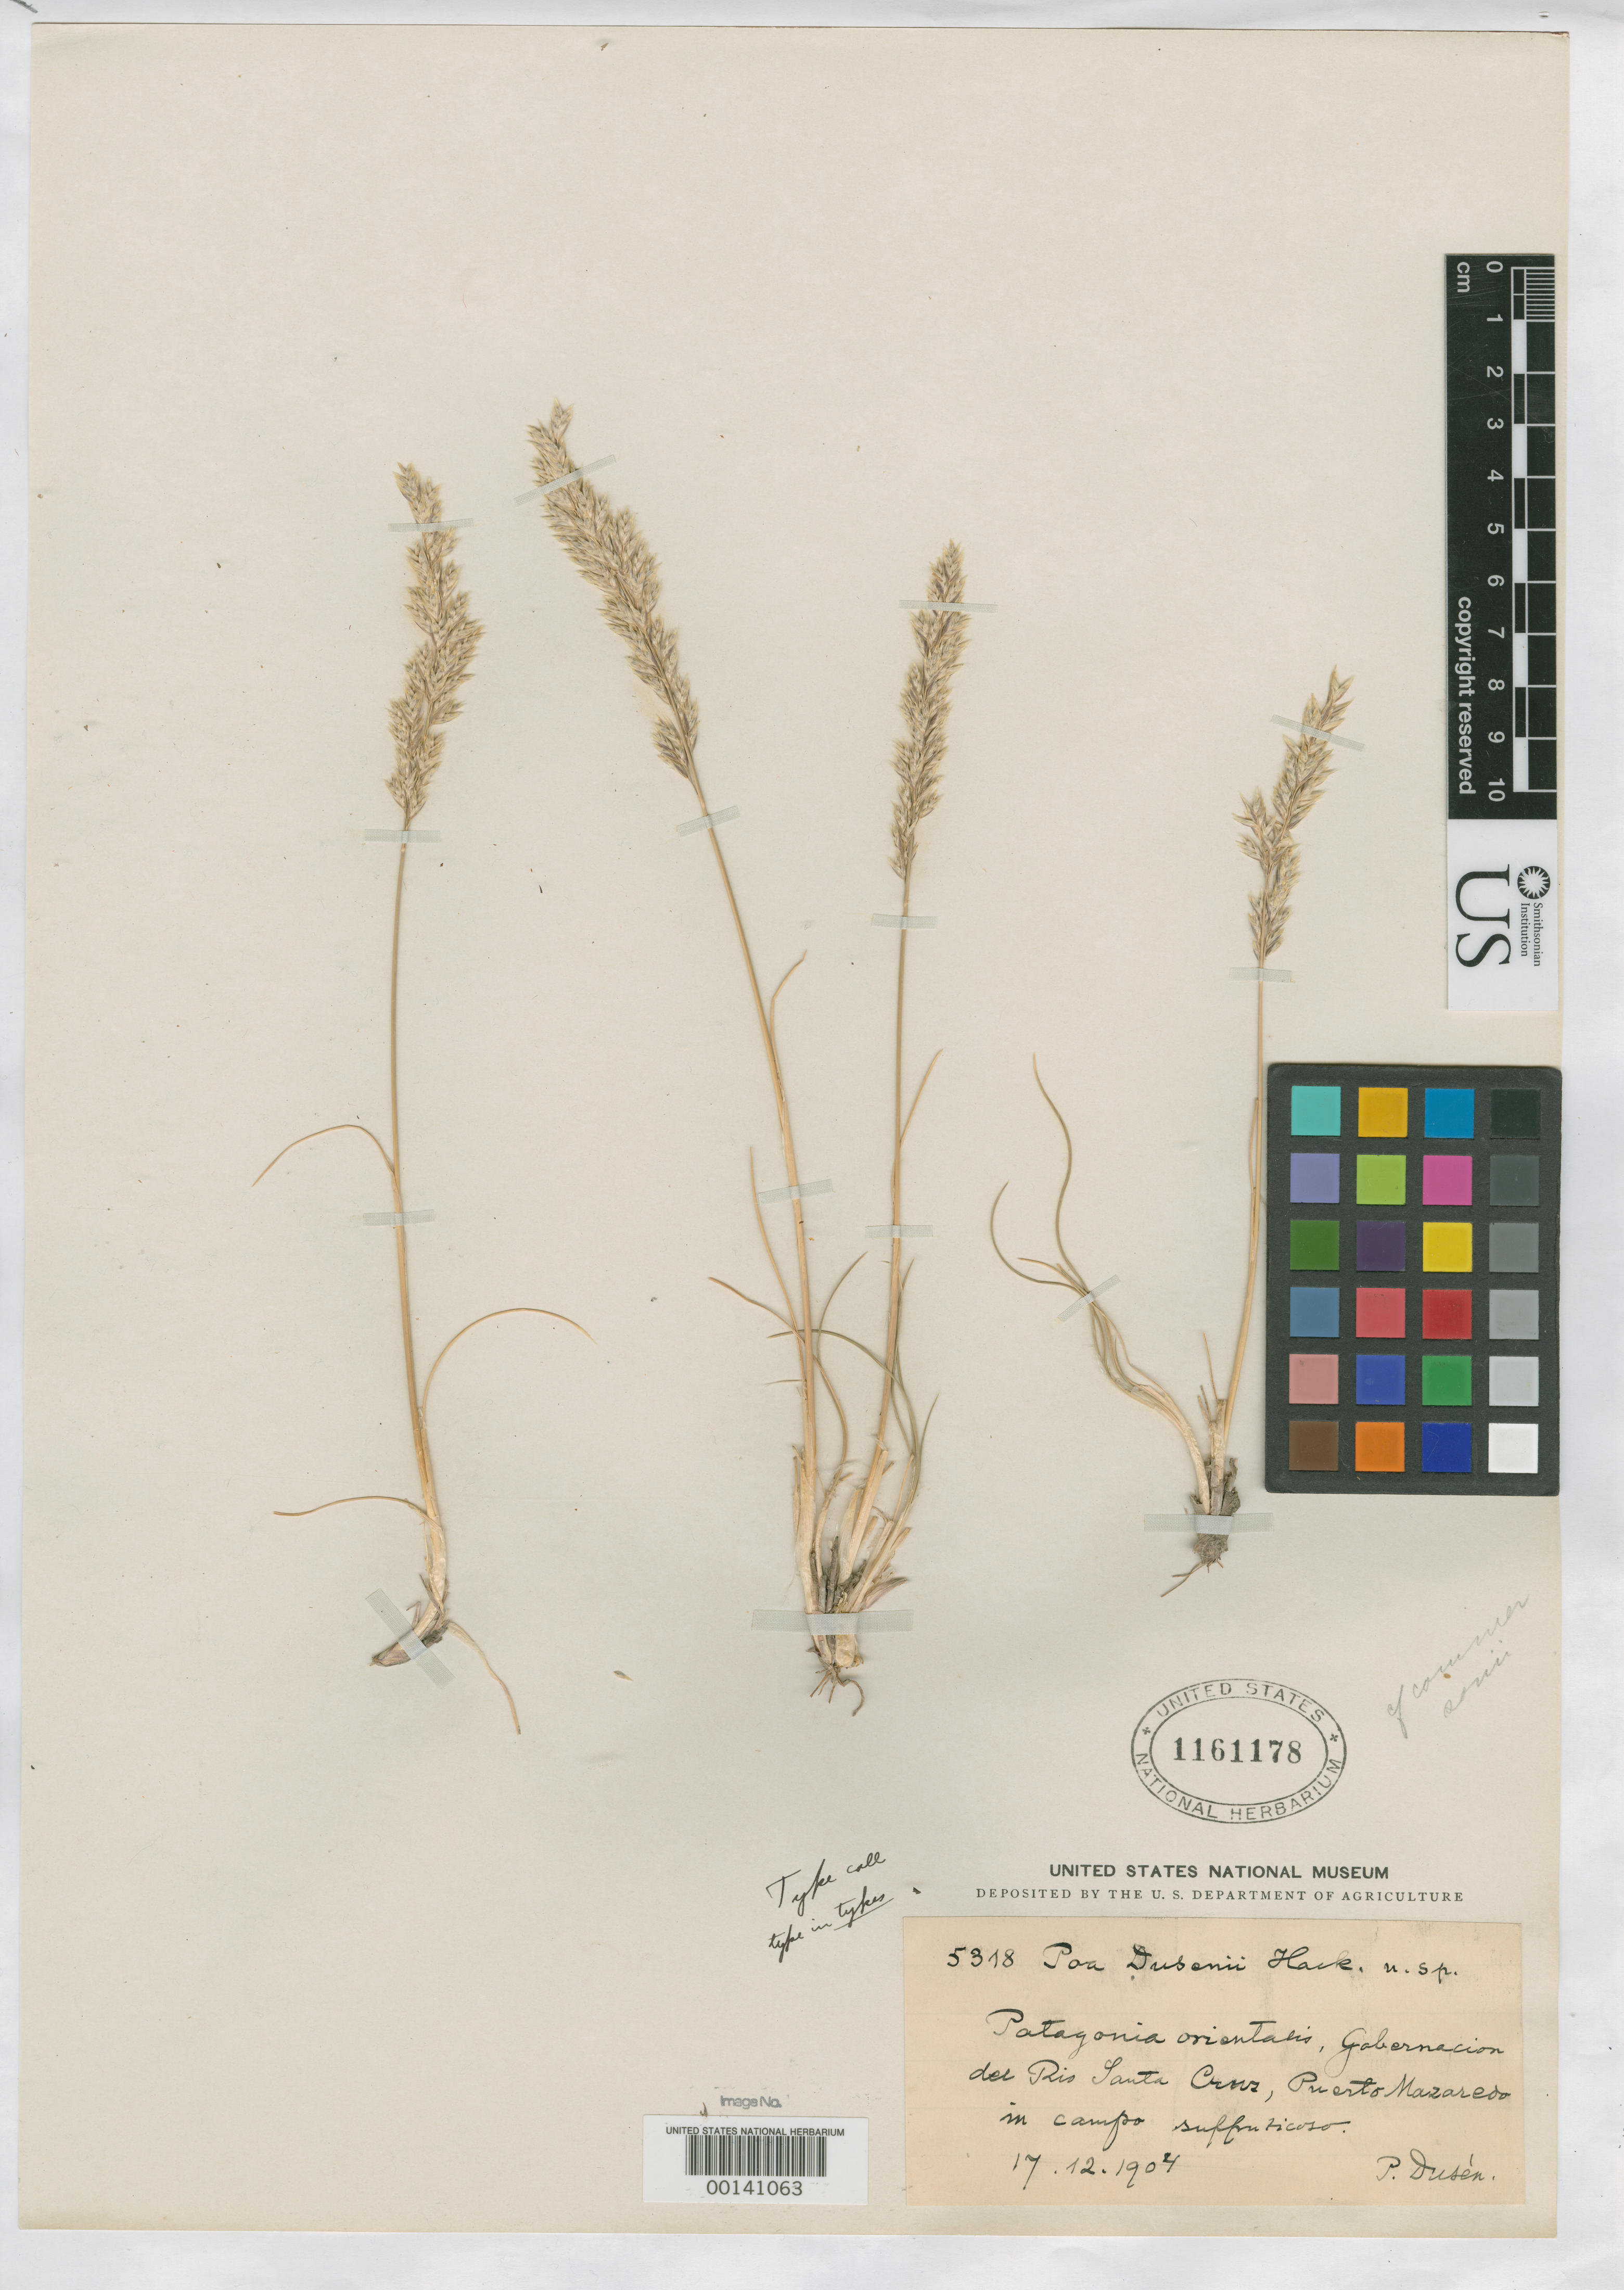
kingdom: Plantae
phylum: Tracheophyta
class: Liliopsida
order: Poales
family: Poaceae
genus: Poa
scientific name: Poa dusenii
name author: Hack. ex Dusén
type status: Isotype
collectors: P. Dusén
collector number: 5318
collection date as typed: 17 Dec 1904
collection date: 1904-12-17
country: Argentina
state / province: Santa Cruz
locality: Santa Cruz River, Puerto Mazaredo.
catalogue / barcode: US 1161178